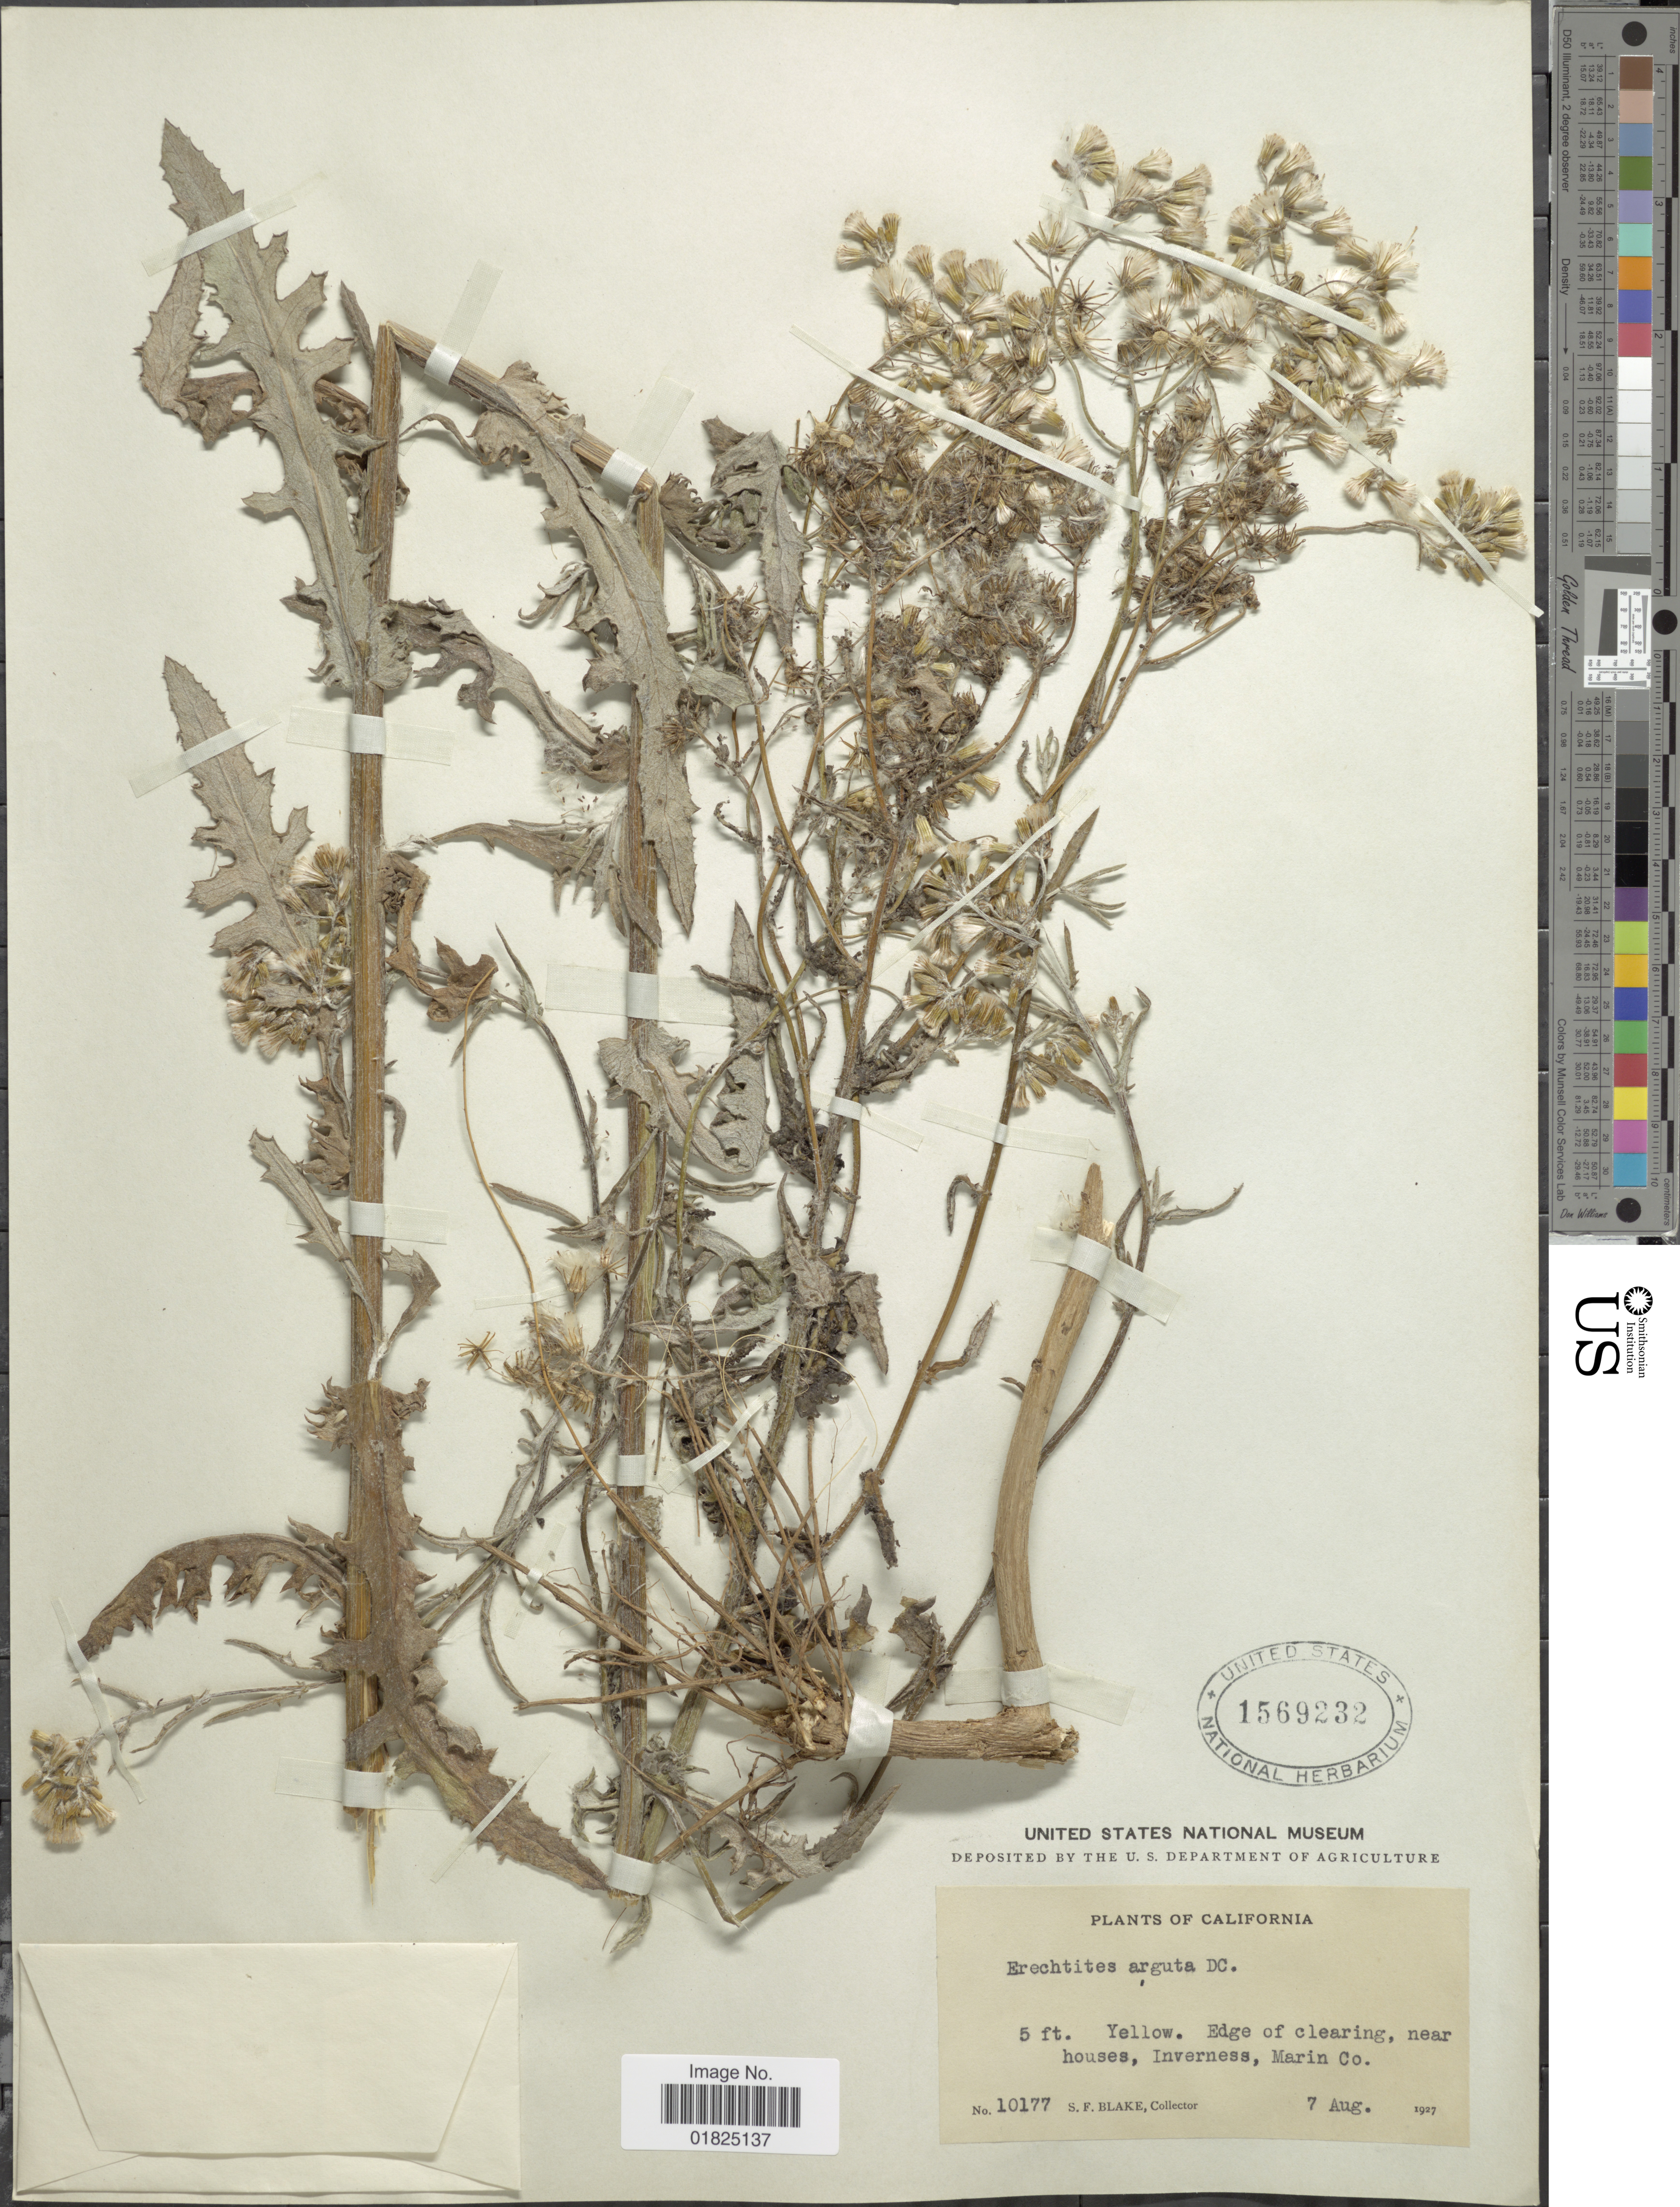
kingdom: Plantae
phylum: Tracheophyta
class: Magnoliopsida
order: Asterales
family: Asteraceae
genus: Erechtites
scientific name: Erechtites argutus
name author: (A. Rich.) DC.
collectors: S. Blake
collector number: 10177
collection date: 1927-08-07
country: United States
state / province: California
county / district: Marin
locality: Edge of clearing, near houses, Inverness, Marin Co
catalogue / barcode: US 1569232